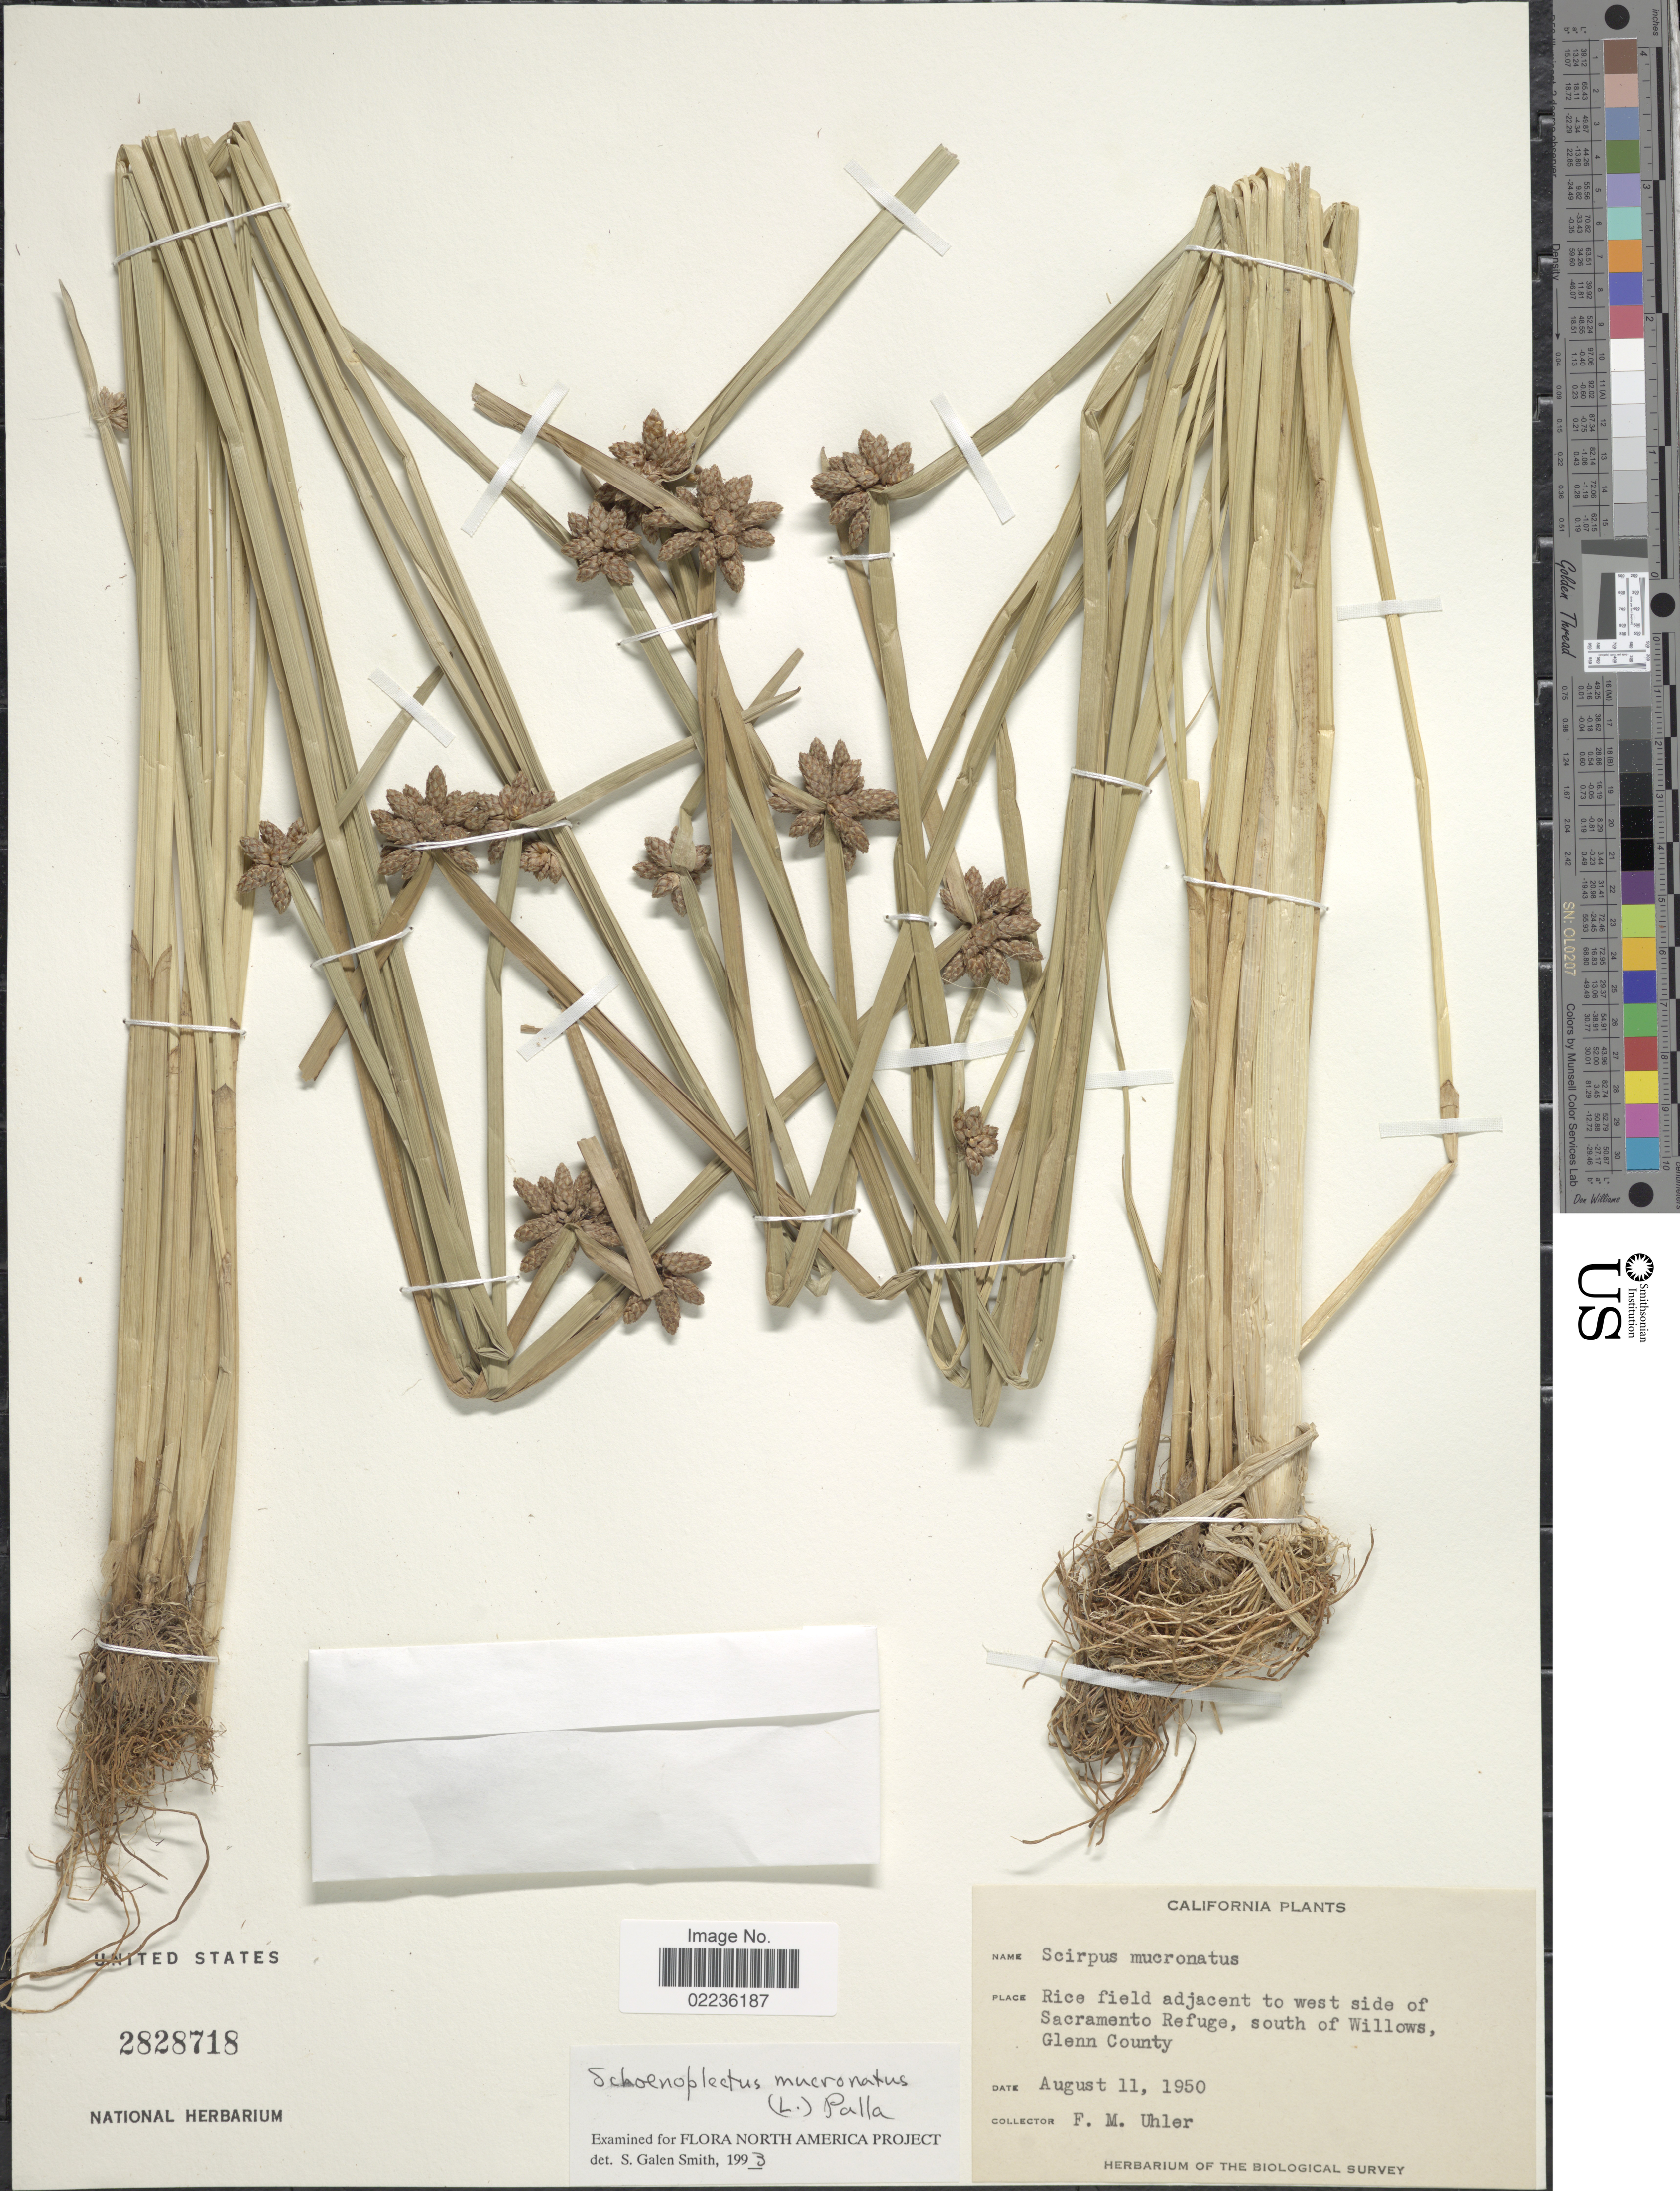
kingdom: Plantae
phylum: Tracheophyta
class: Liliopsida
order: Poales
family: Cyperaceae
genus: Schoenoplectus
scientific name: Schoenoplectus mucronatus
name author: (L.) Palla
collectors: F. M. Uhler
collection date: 1950-08-11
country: United States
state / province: California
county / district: Sacramento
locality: Rice field adjacent to west side of Sacramento Refuge, south of Willows, Glenn Co.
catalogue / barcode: US 2828718